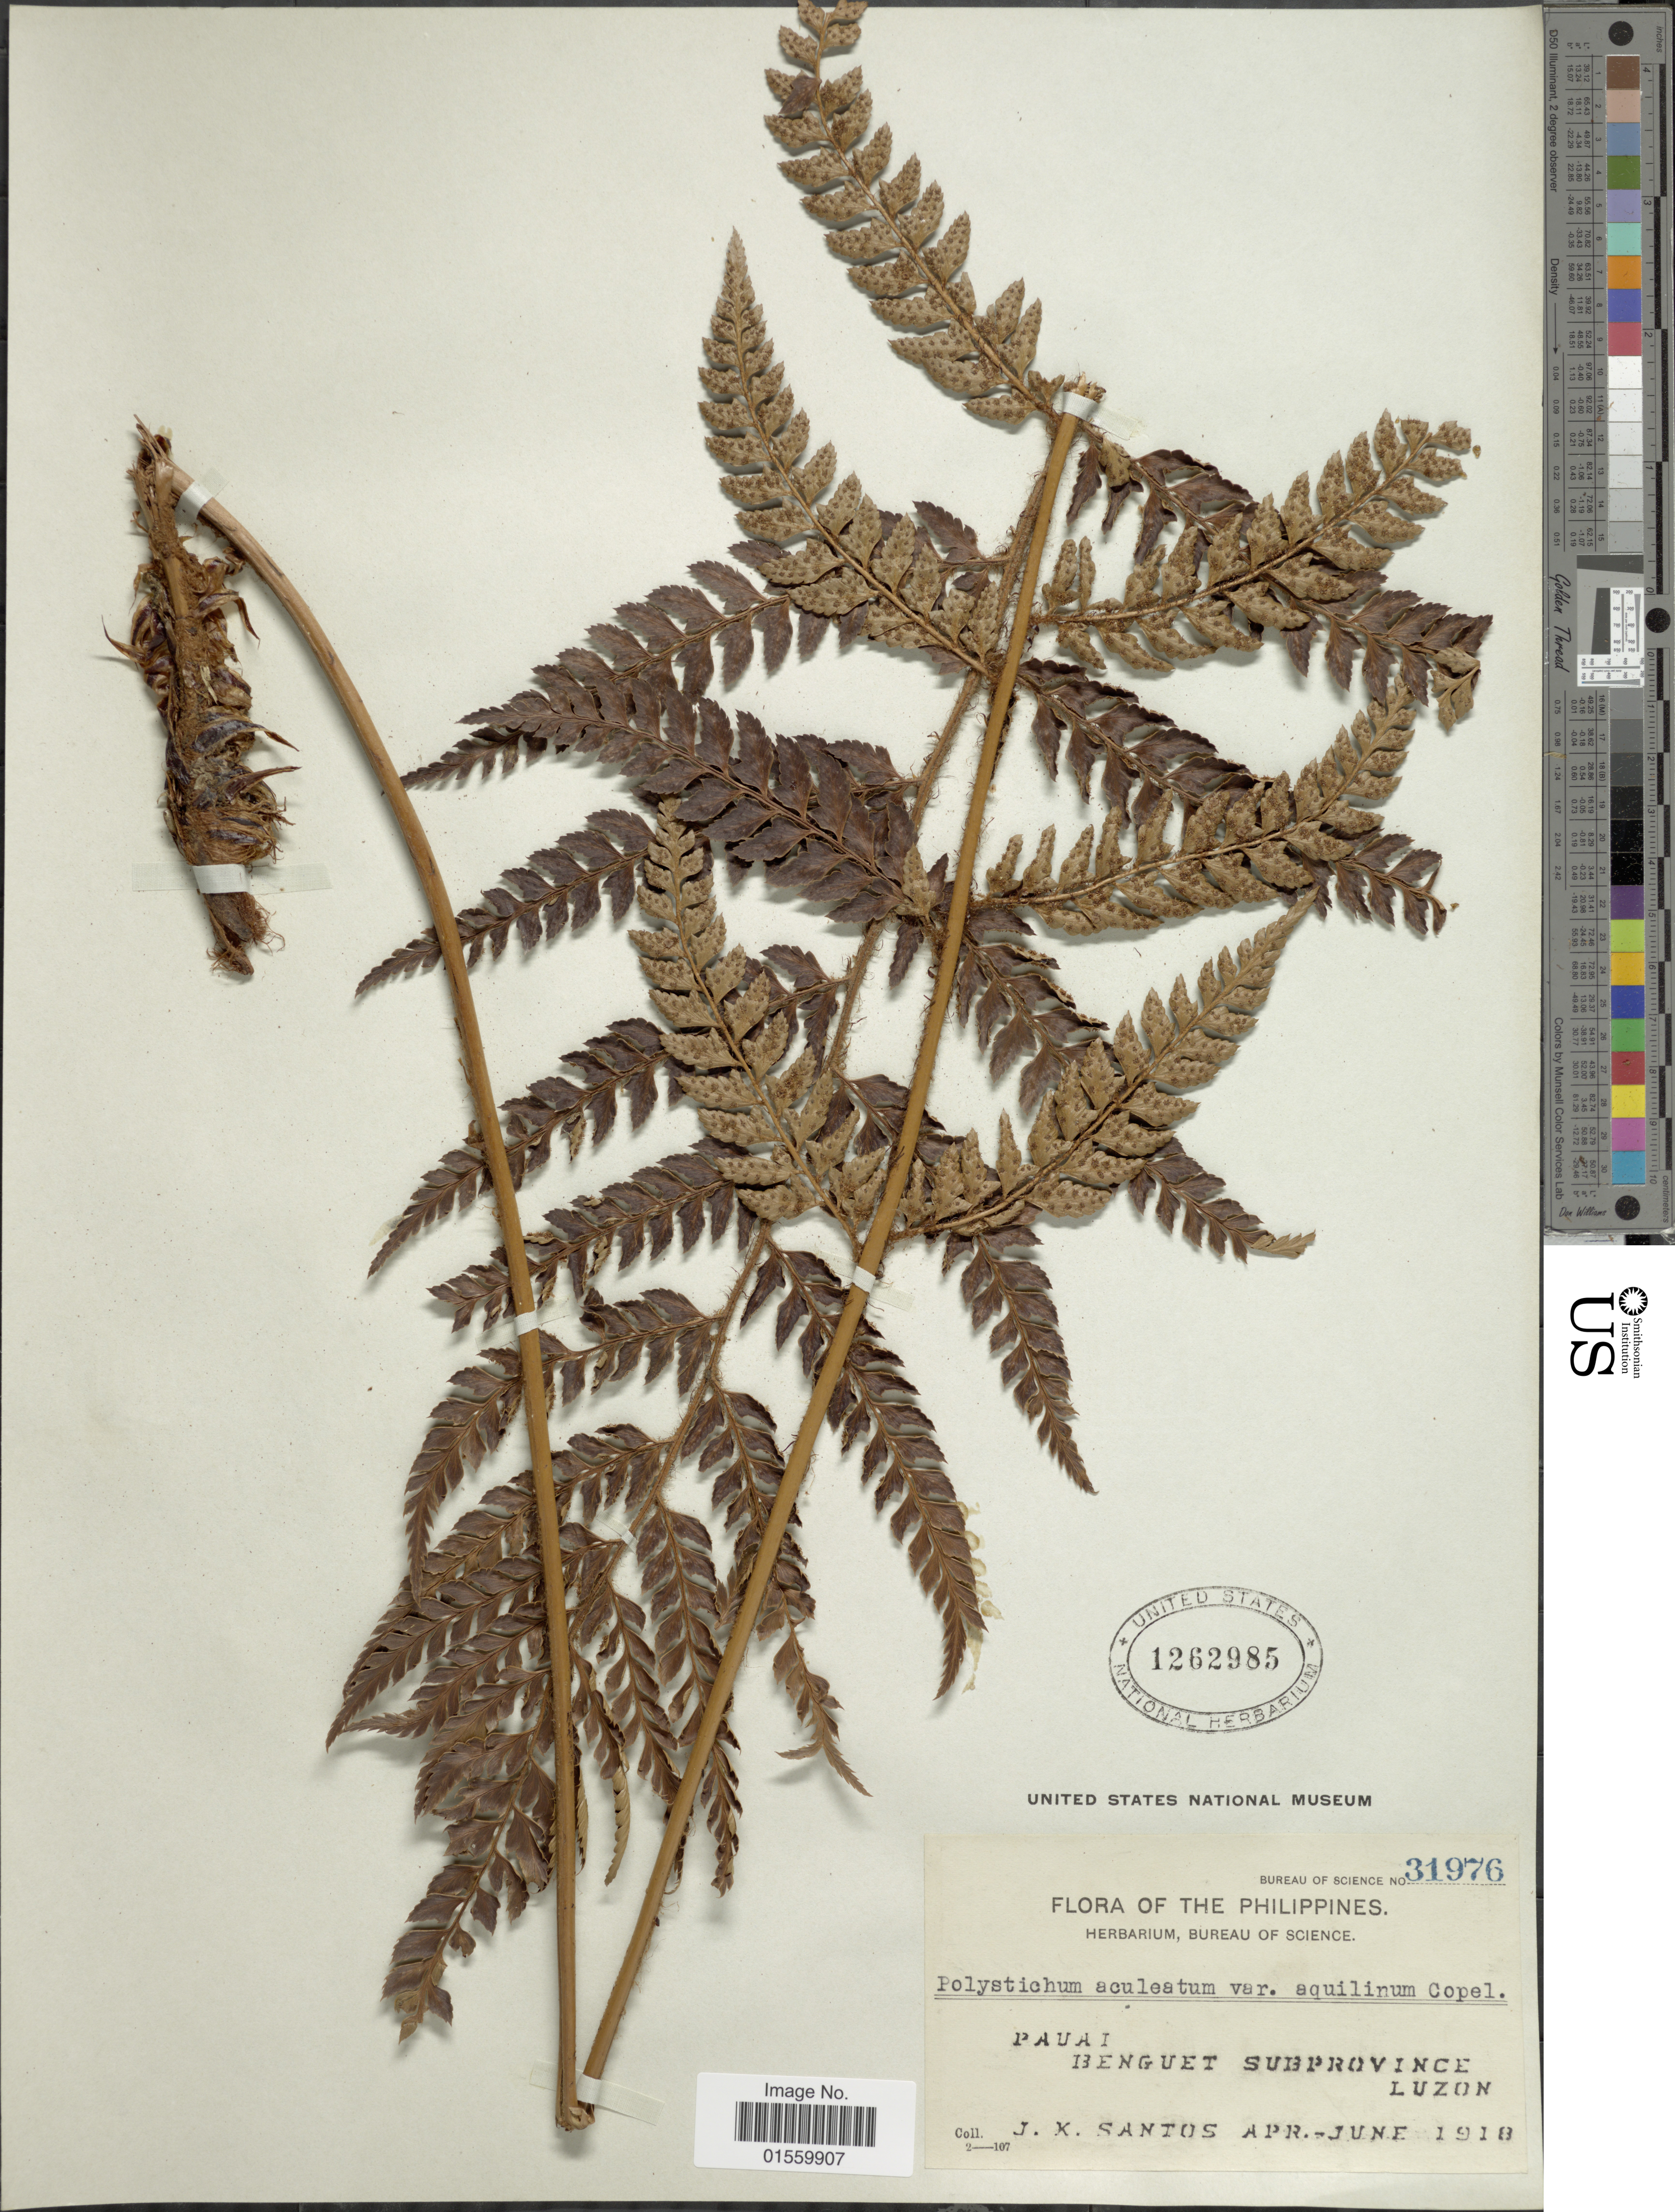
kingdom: Plantae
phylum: Tracheophyta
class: Polypodiopsida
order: Polypodiales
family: Dryopteridaceae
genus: Polystichum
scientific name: Polystichum aculeatum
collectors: J. K. Santos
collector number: Bureau of Science 31976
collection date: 1918-04/1918-06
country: Philippines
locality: Pauai, Benguet Subprovince, Luzon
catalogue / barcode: US 1262985